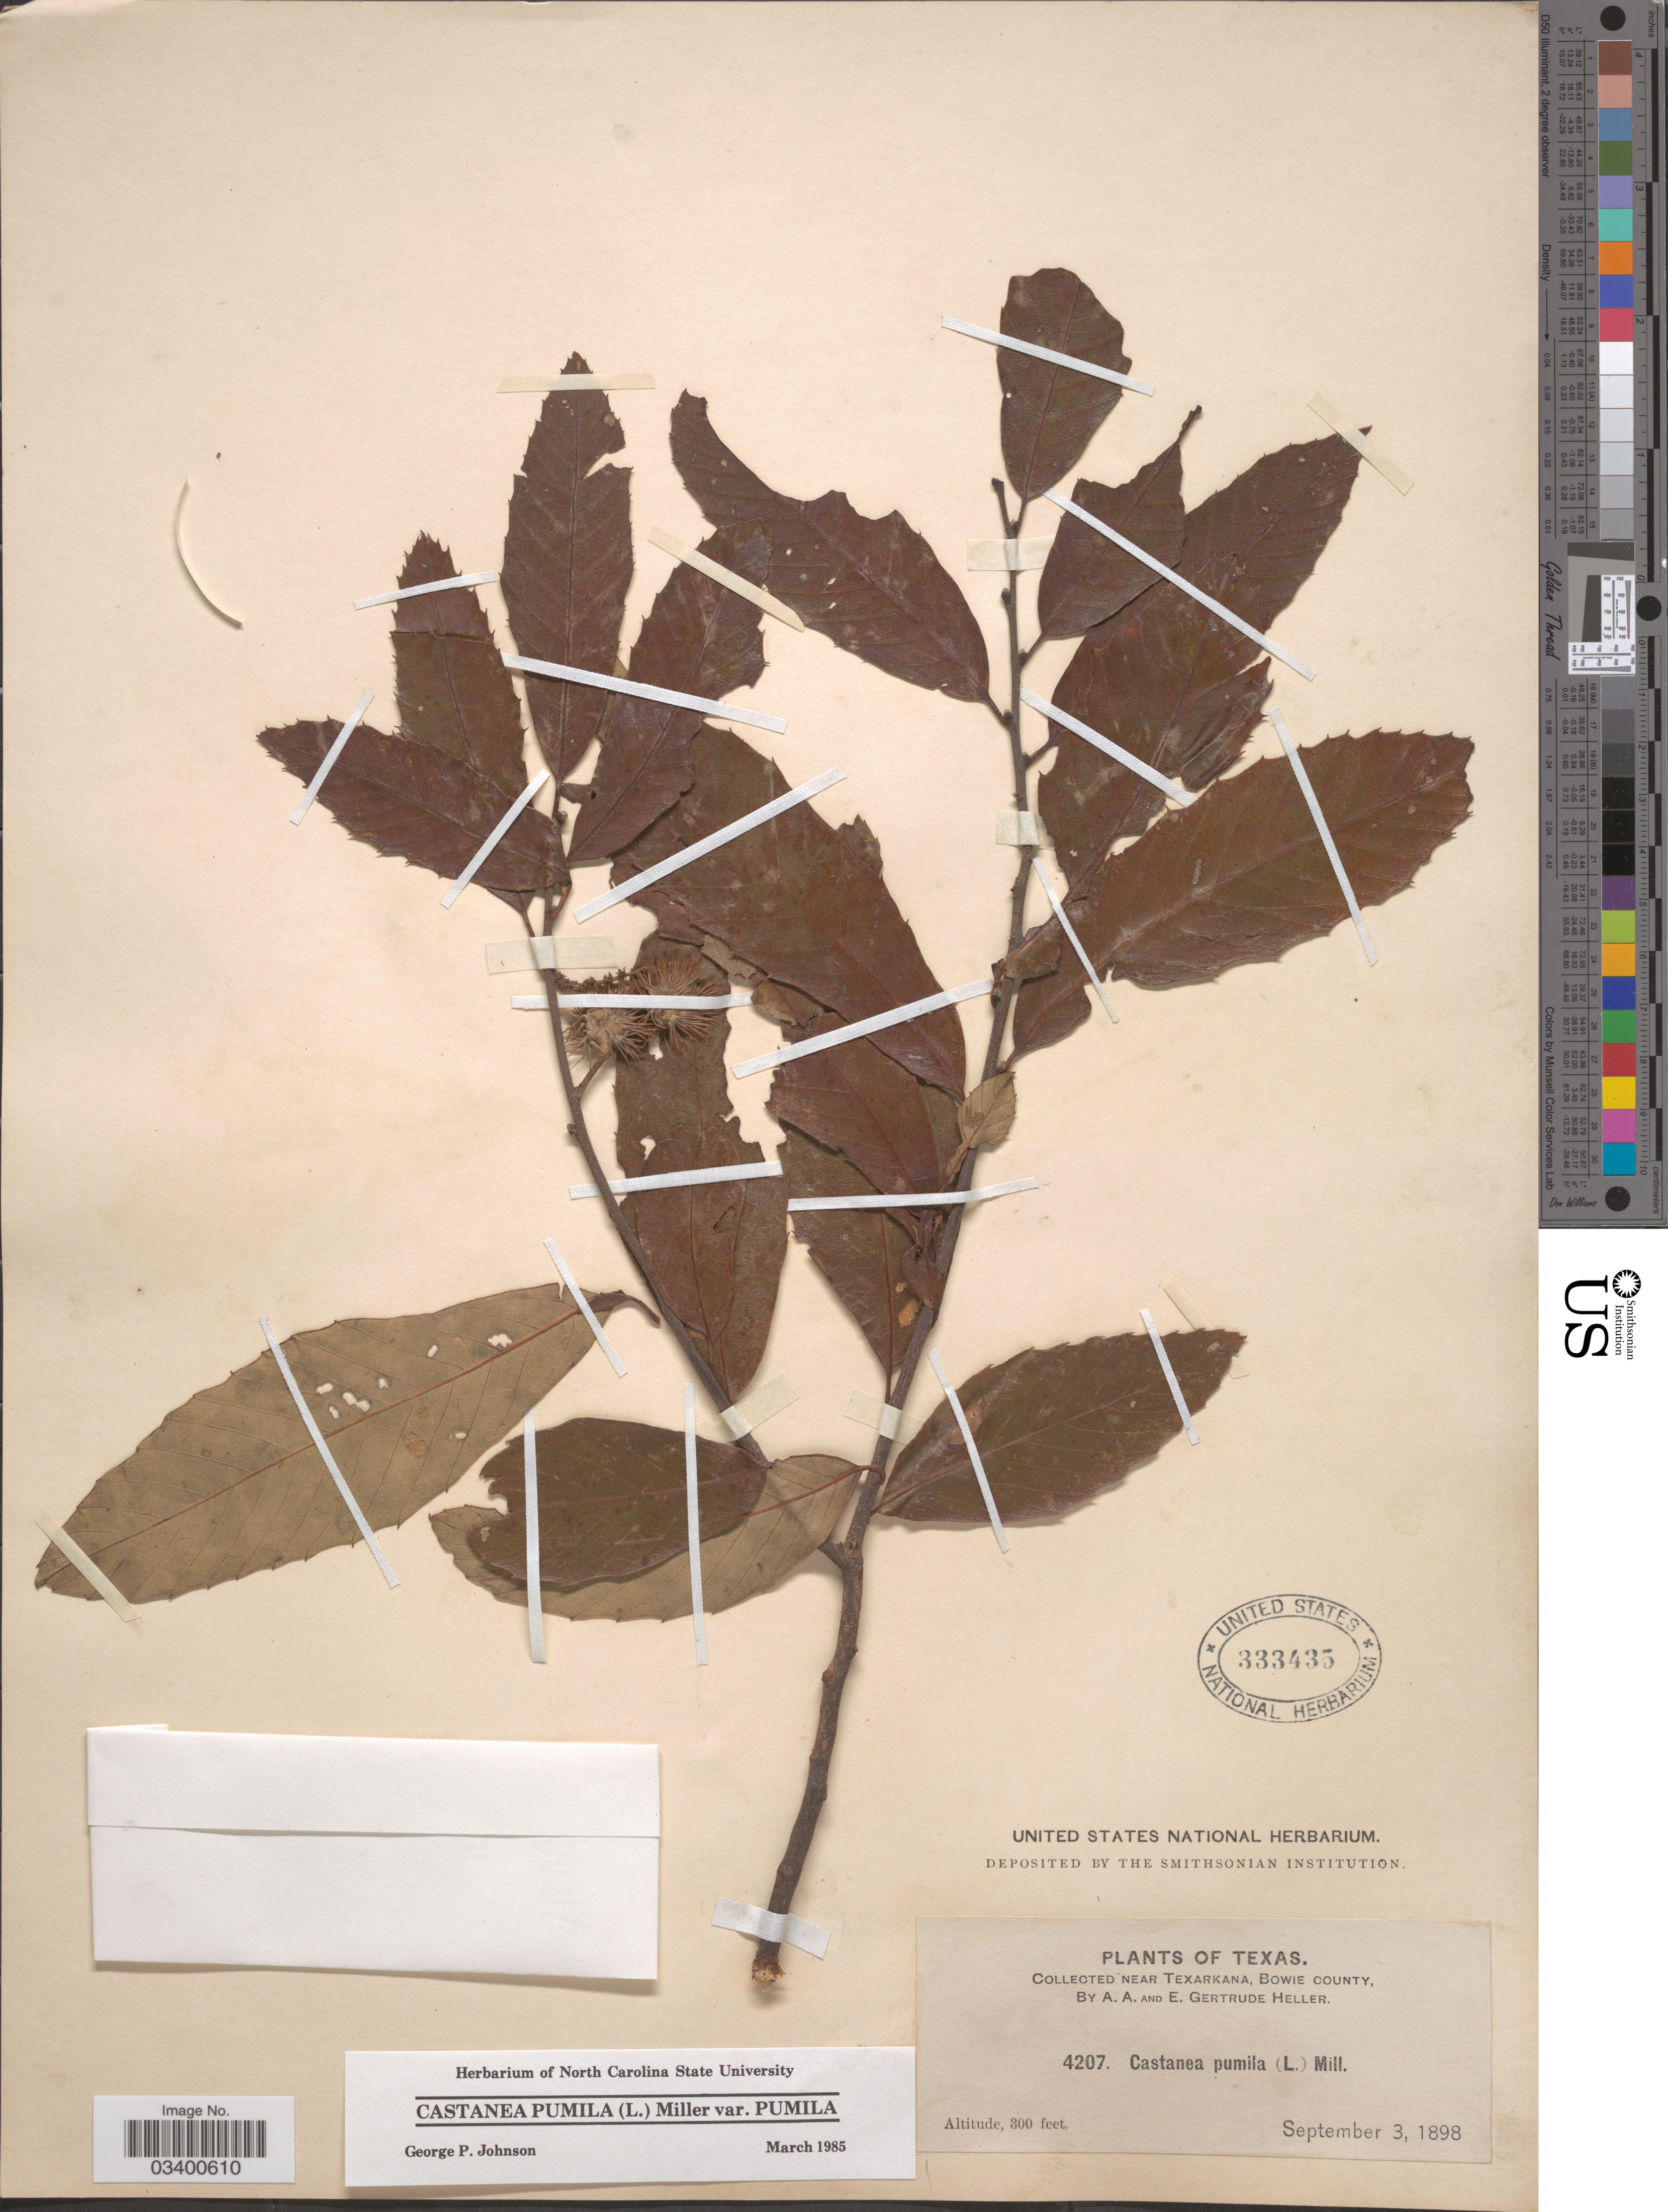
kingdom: Plantae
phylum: Tracheophyta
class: Magnoliopsida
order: Fagales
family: Fagaceae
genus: Castanea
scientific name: Castanea pumila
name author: (L.) Mill.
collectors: A. A. Heller & E. Gertrude Heller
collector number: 4207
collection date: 1898-09-03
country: United States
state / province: Texas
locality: Near Texarkana, Bowie County.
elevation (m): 91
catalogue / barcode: US 333435